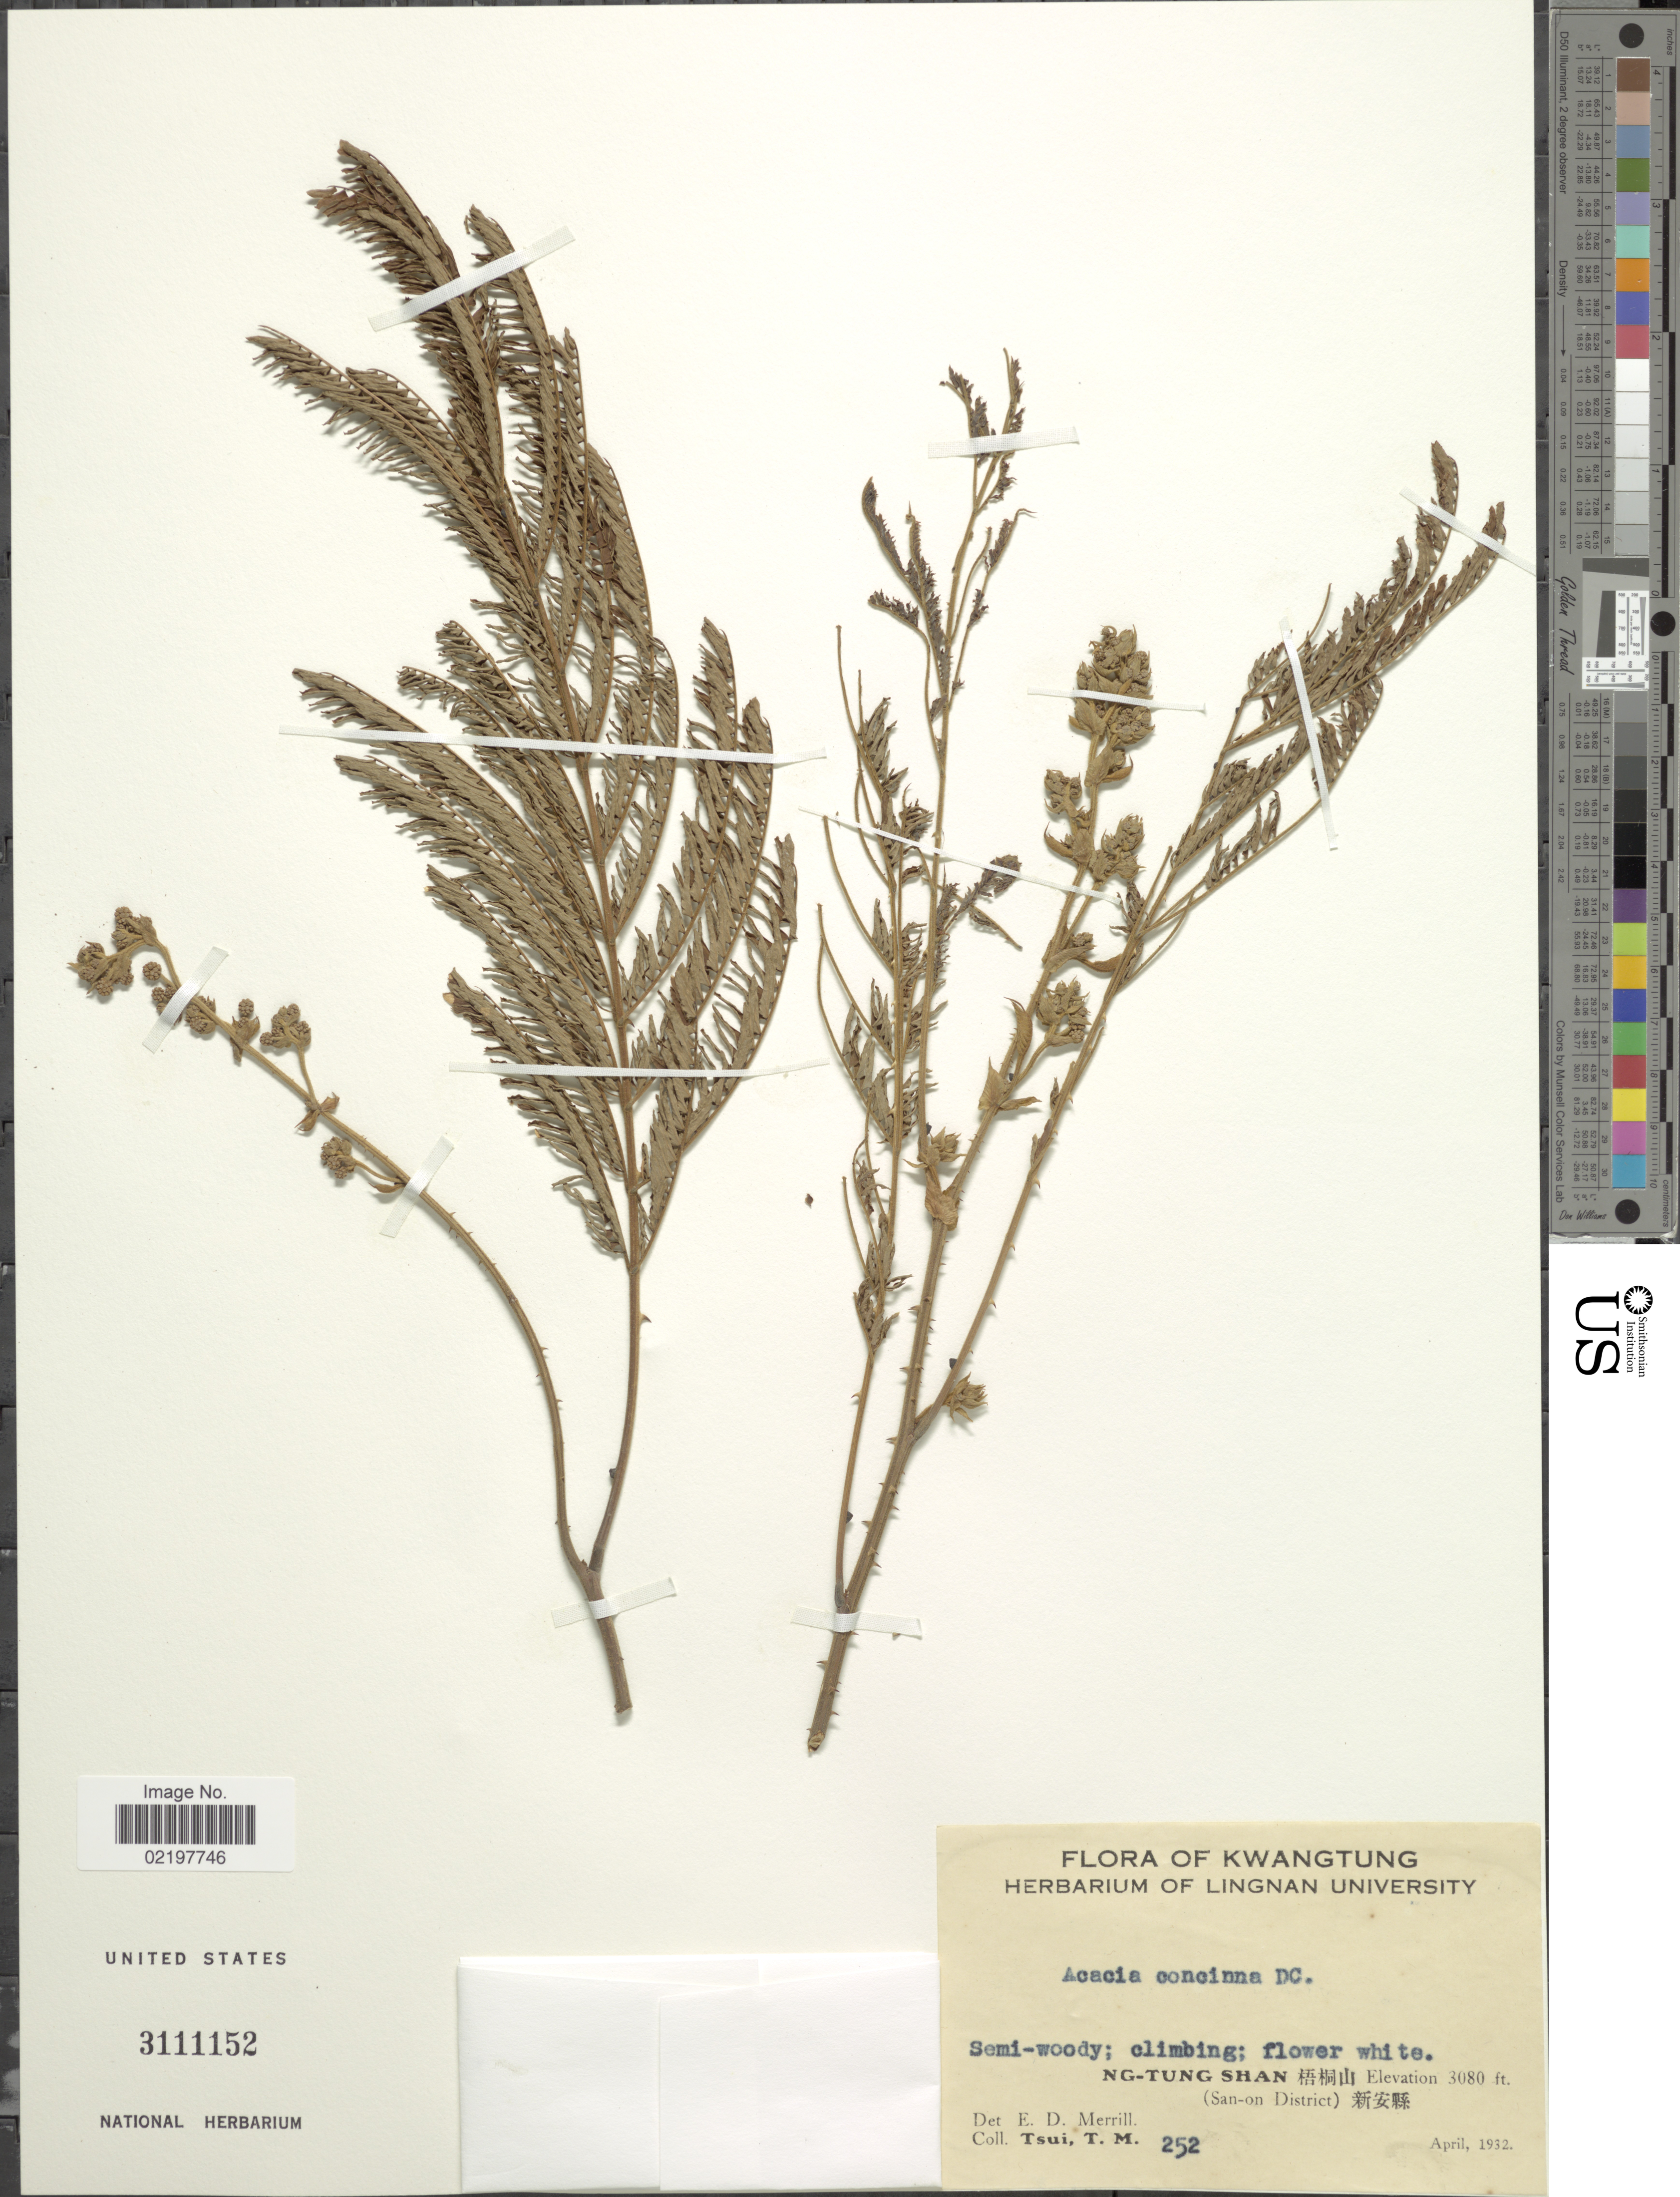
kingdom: Plantae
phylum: Tracheophyta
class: Magnoliopsida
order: Fabales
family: Fabaceae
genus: Senegalia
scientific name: Senegalia rugata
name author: (Lam.) Britton & Rose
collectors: T. Tsui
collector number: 252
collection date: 1932-04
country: China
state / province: Guangdong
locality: Kwangtung, Ng-Tung Shan, (San-on District)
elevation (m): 939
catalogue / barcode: US 3111152